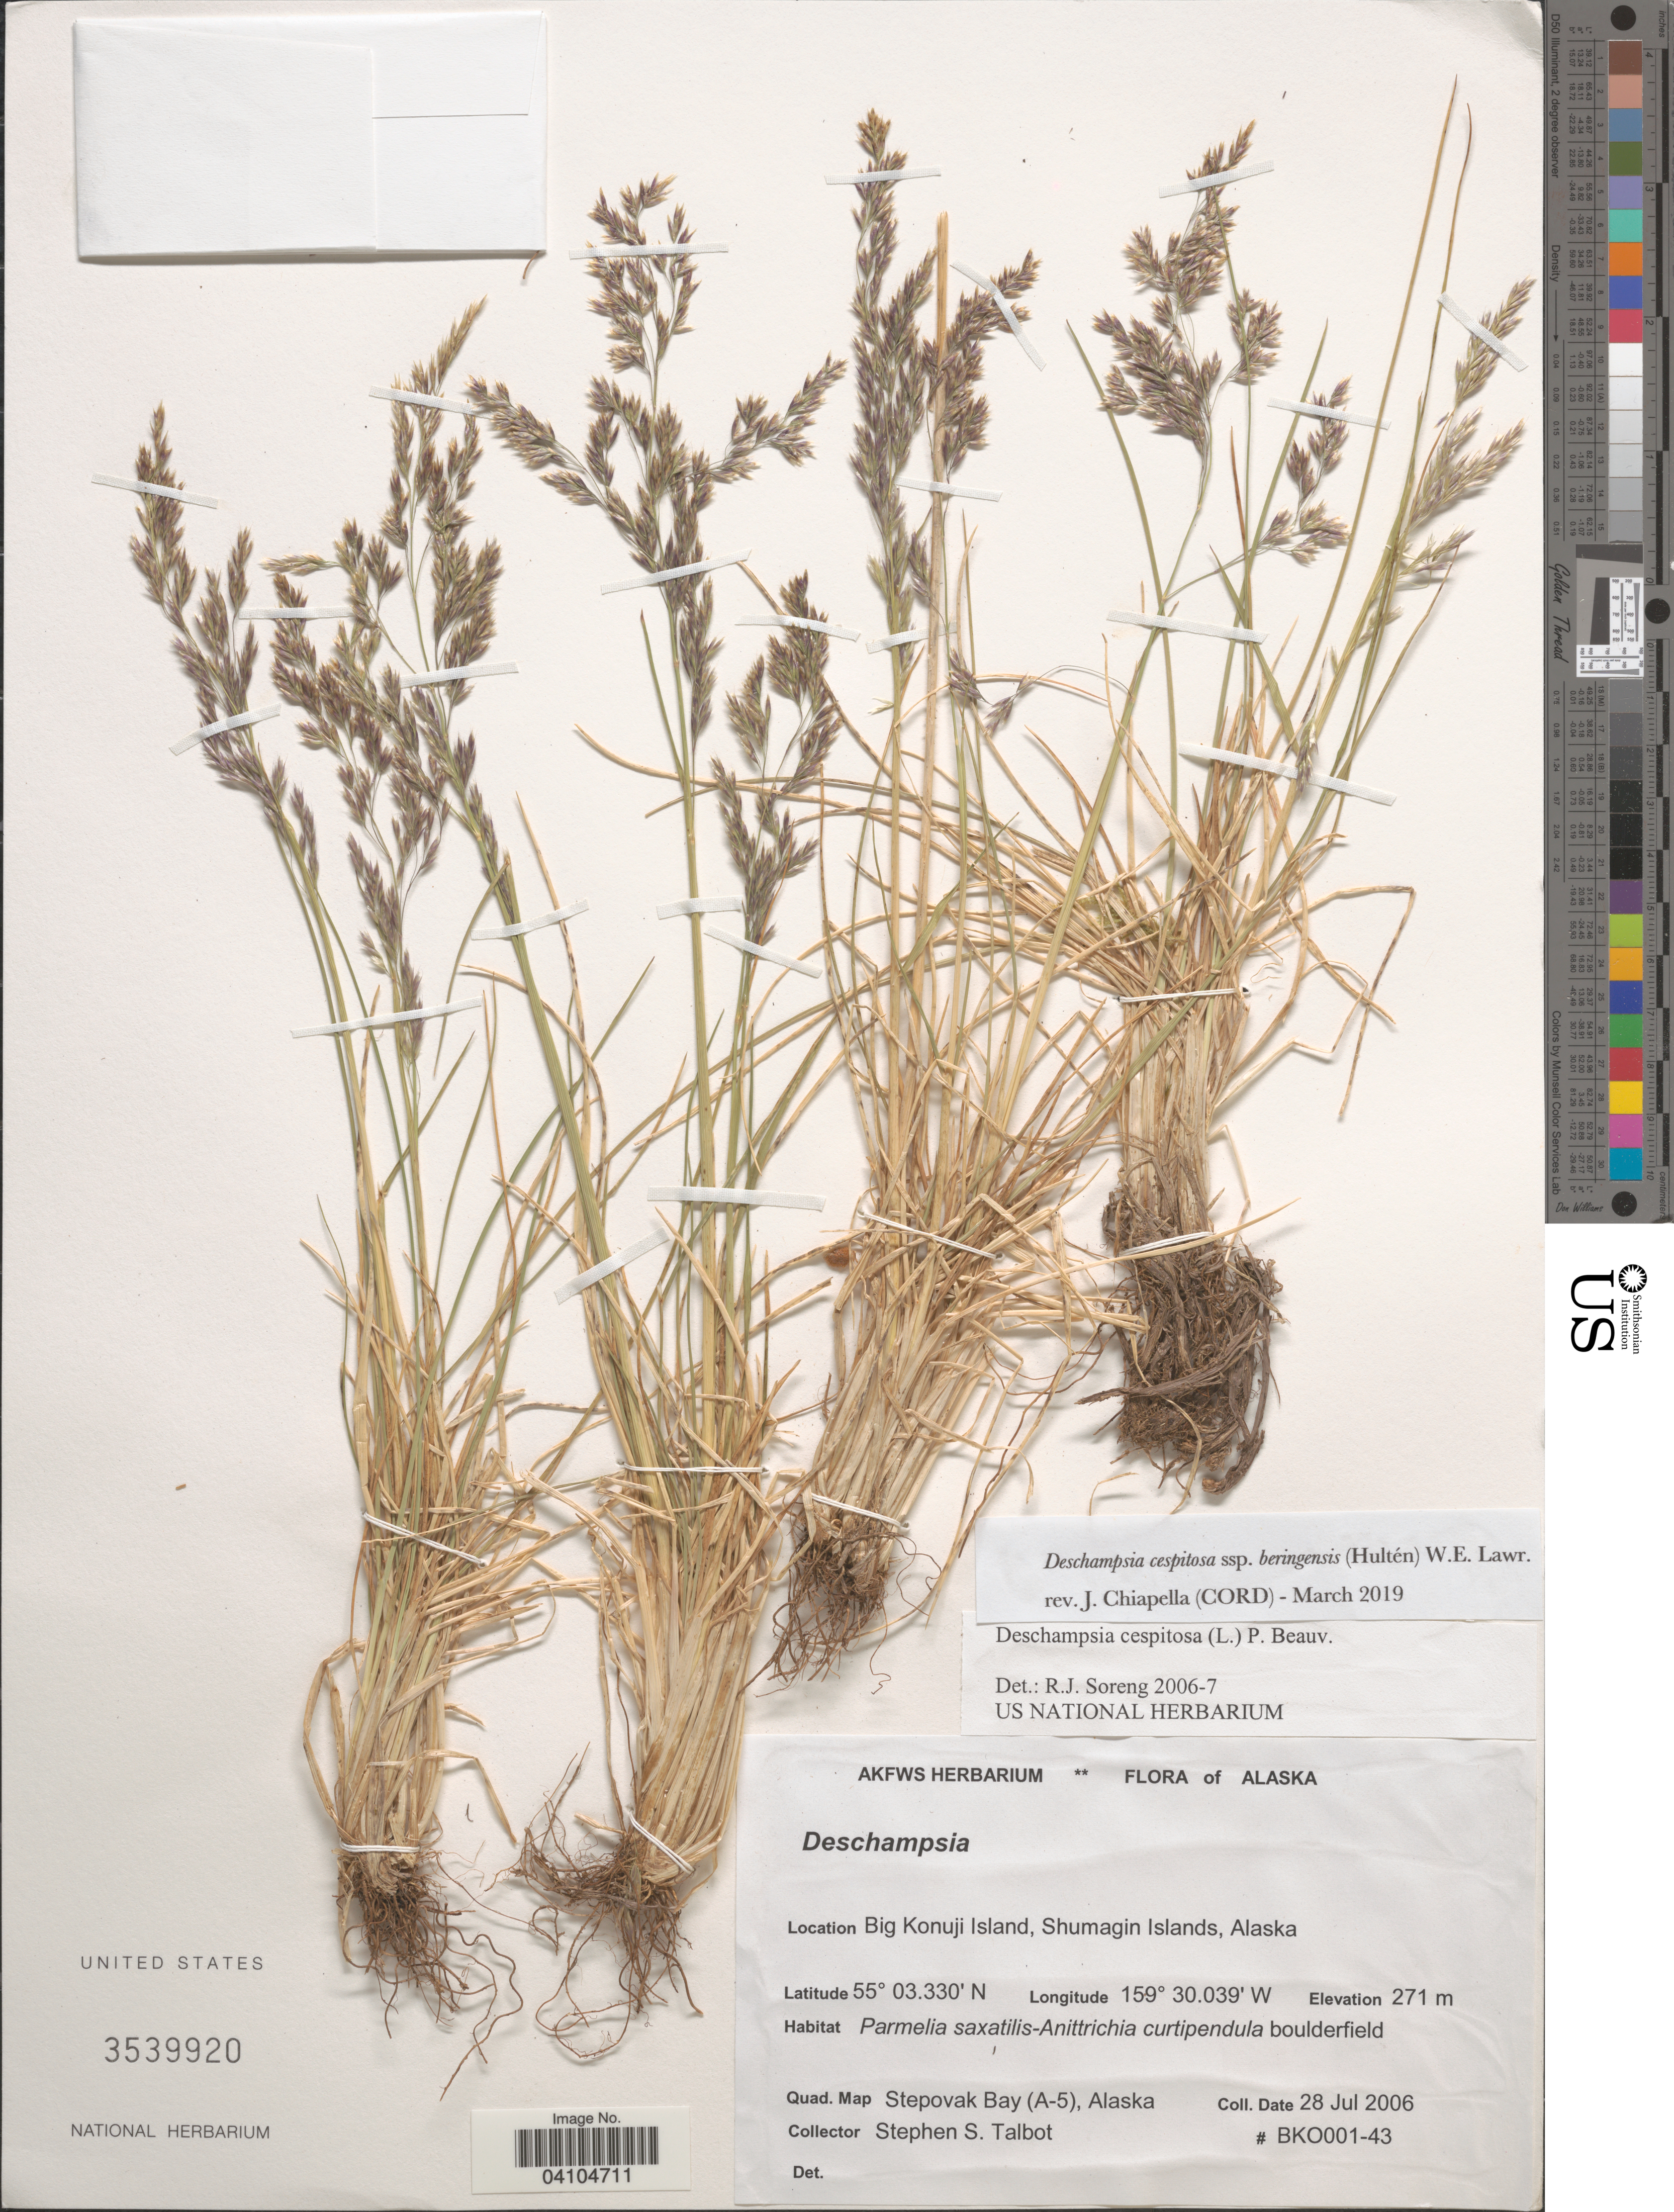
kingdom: Plantae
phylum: Tracheophyta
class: Liliopsida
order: Poales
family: Poaceae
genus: Deschampsia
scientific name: Deschampsia cespitosa subsp. beringensis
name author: (Hultén) Lawrence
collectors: S. S. Talbot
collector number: BKO001-43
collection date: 2006-07-28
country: United States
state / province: Alaska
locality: Big Konuji Island, Shumagin Islands. Quad. Map Stepovak Bay (A-5).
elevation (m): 271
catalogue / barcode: US 3539920